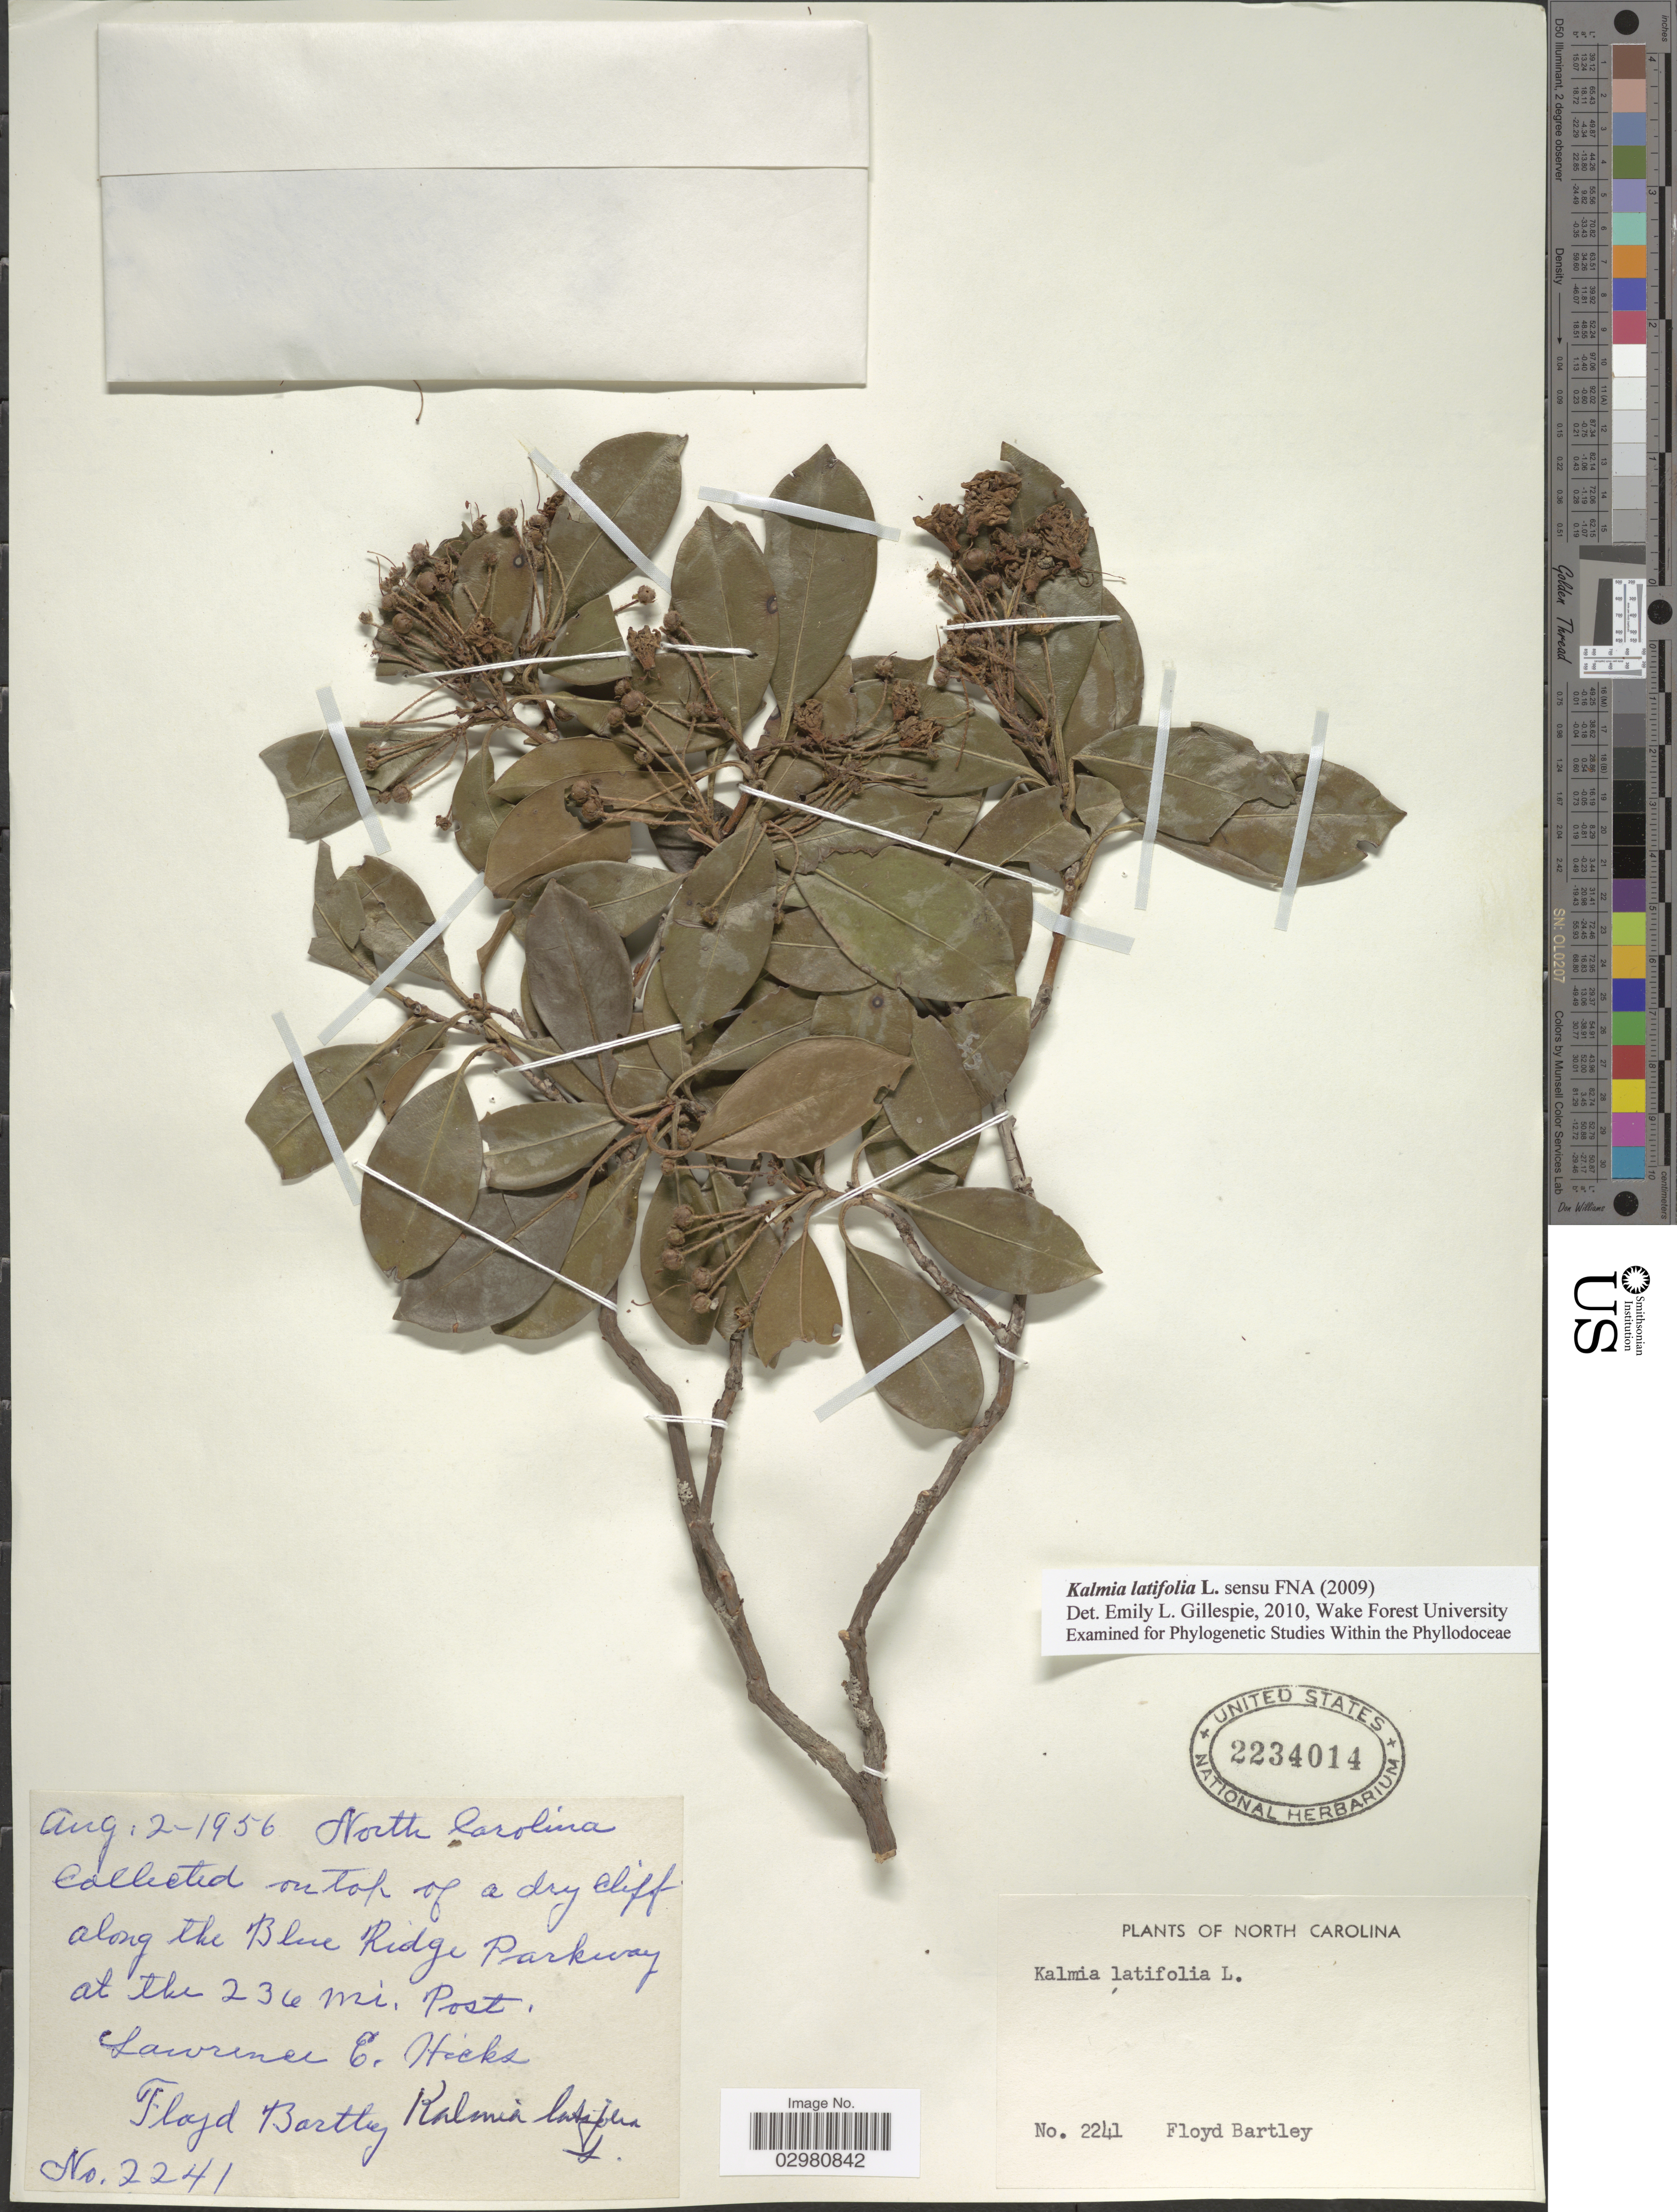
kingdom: Plantae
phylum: Tracheophyta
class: Magnoliopsida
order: Ericales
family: Ericaceae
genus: Kalmia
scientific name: Kalmia latifolia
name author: L.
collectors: F. Bartley & L. E. Hicks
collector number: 2241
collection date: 1956-08-02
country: United States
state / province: North Carolina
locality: Along the Blue Ridge Parkway at the 236 mi. Post.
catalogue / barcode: US 2234014